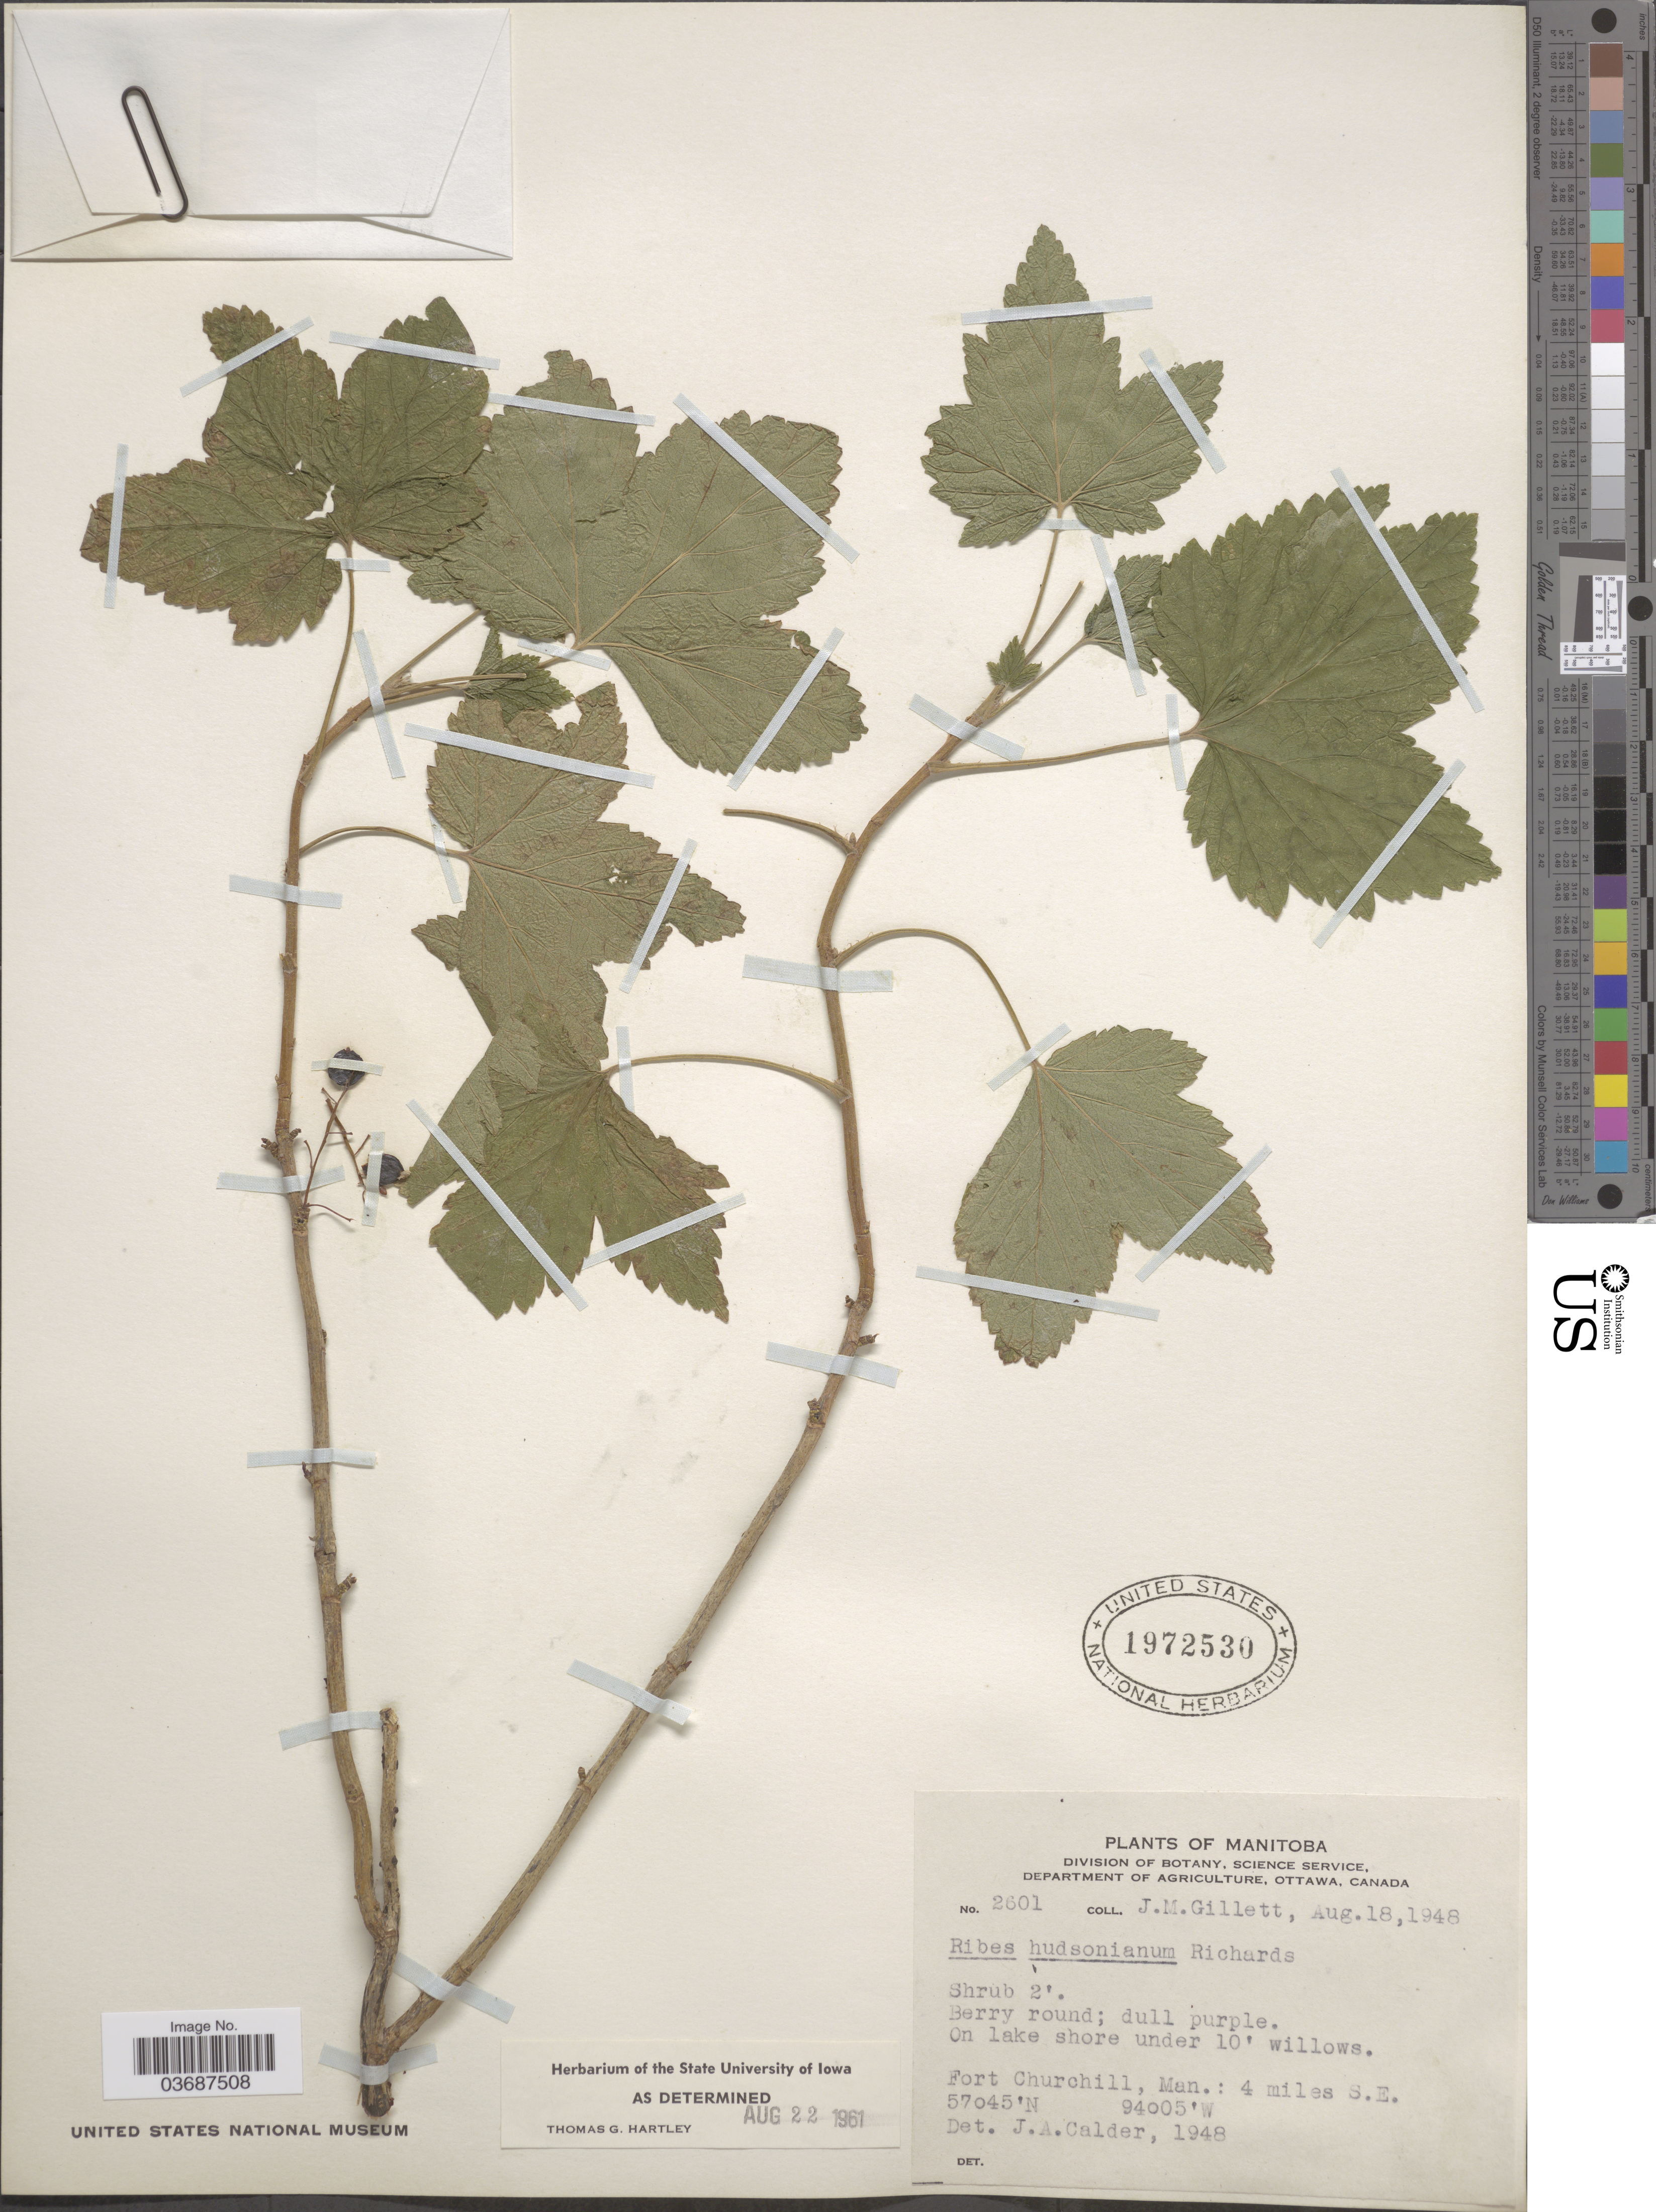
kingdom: Plantae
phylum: Tracheophyta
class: Magnoliopsida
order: Saxifragales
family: Grossulariaceae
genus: Ribes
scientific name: Ribes hudsonianum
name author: Richardson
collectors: J. M. Gillett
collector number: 2601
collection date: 1948-08-18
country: Canada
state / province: Manitoba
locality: On lake shore under 10' willows. Fort Churchill; 4 miles S.E.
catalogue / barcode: US 1972530